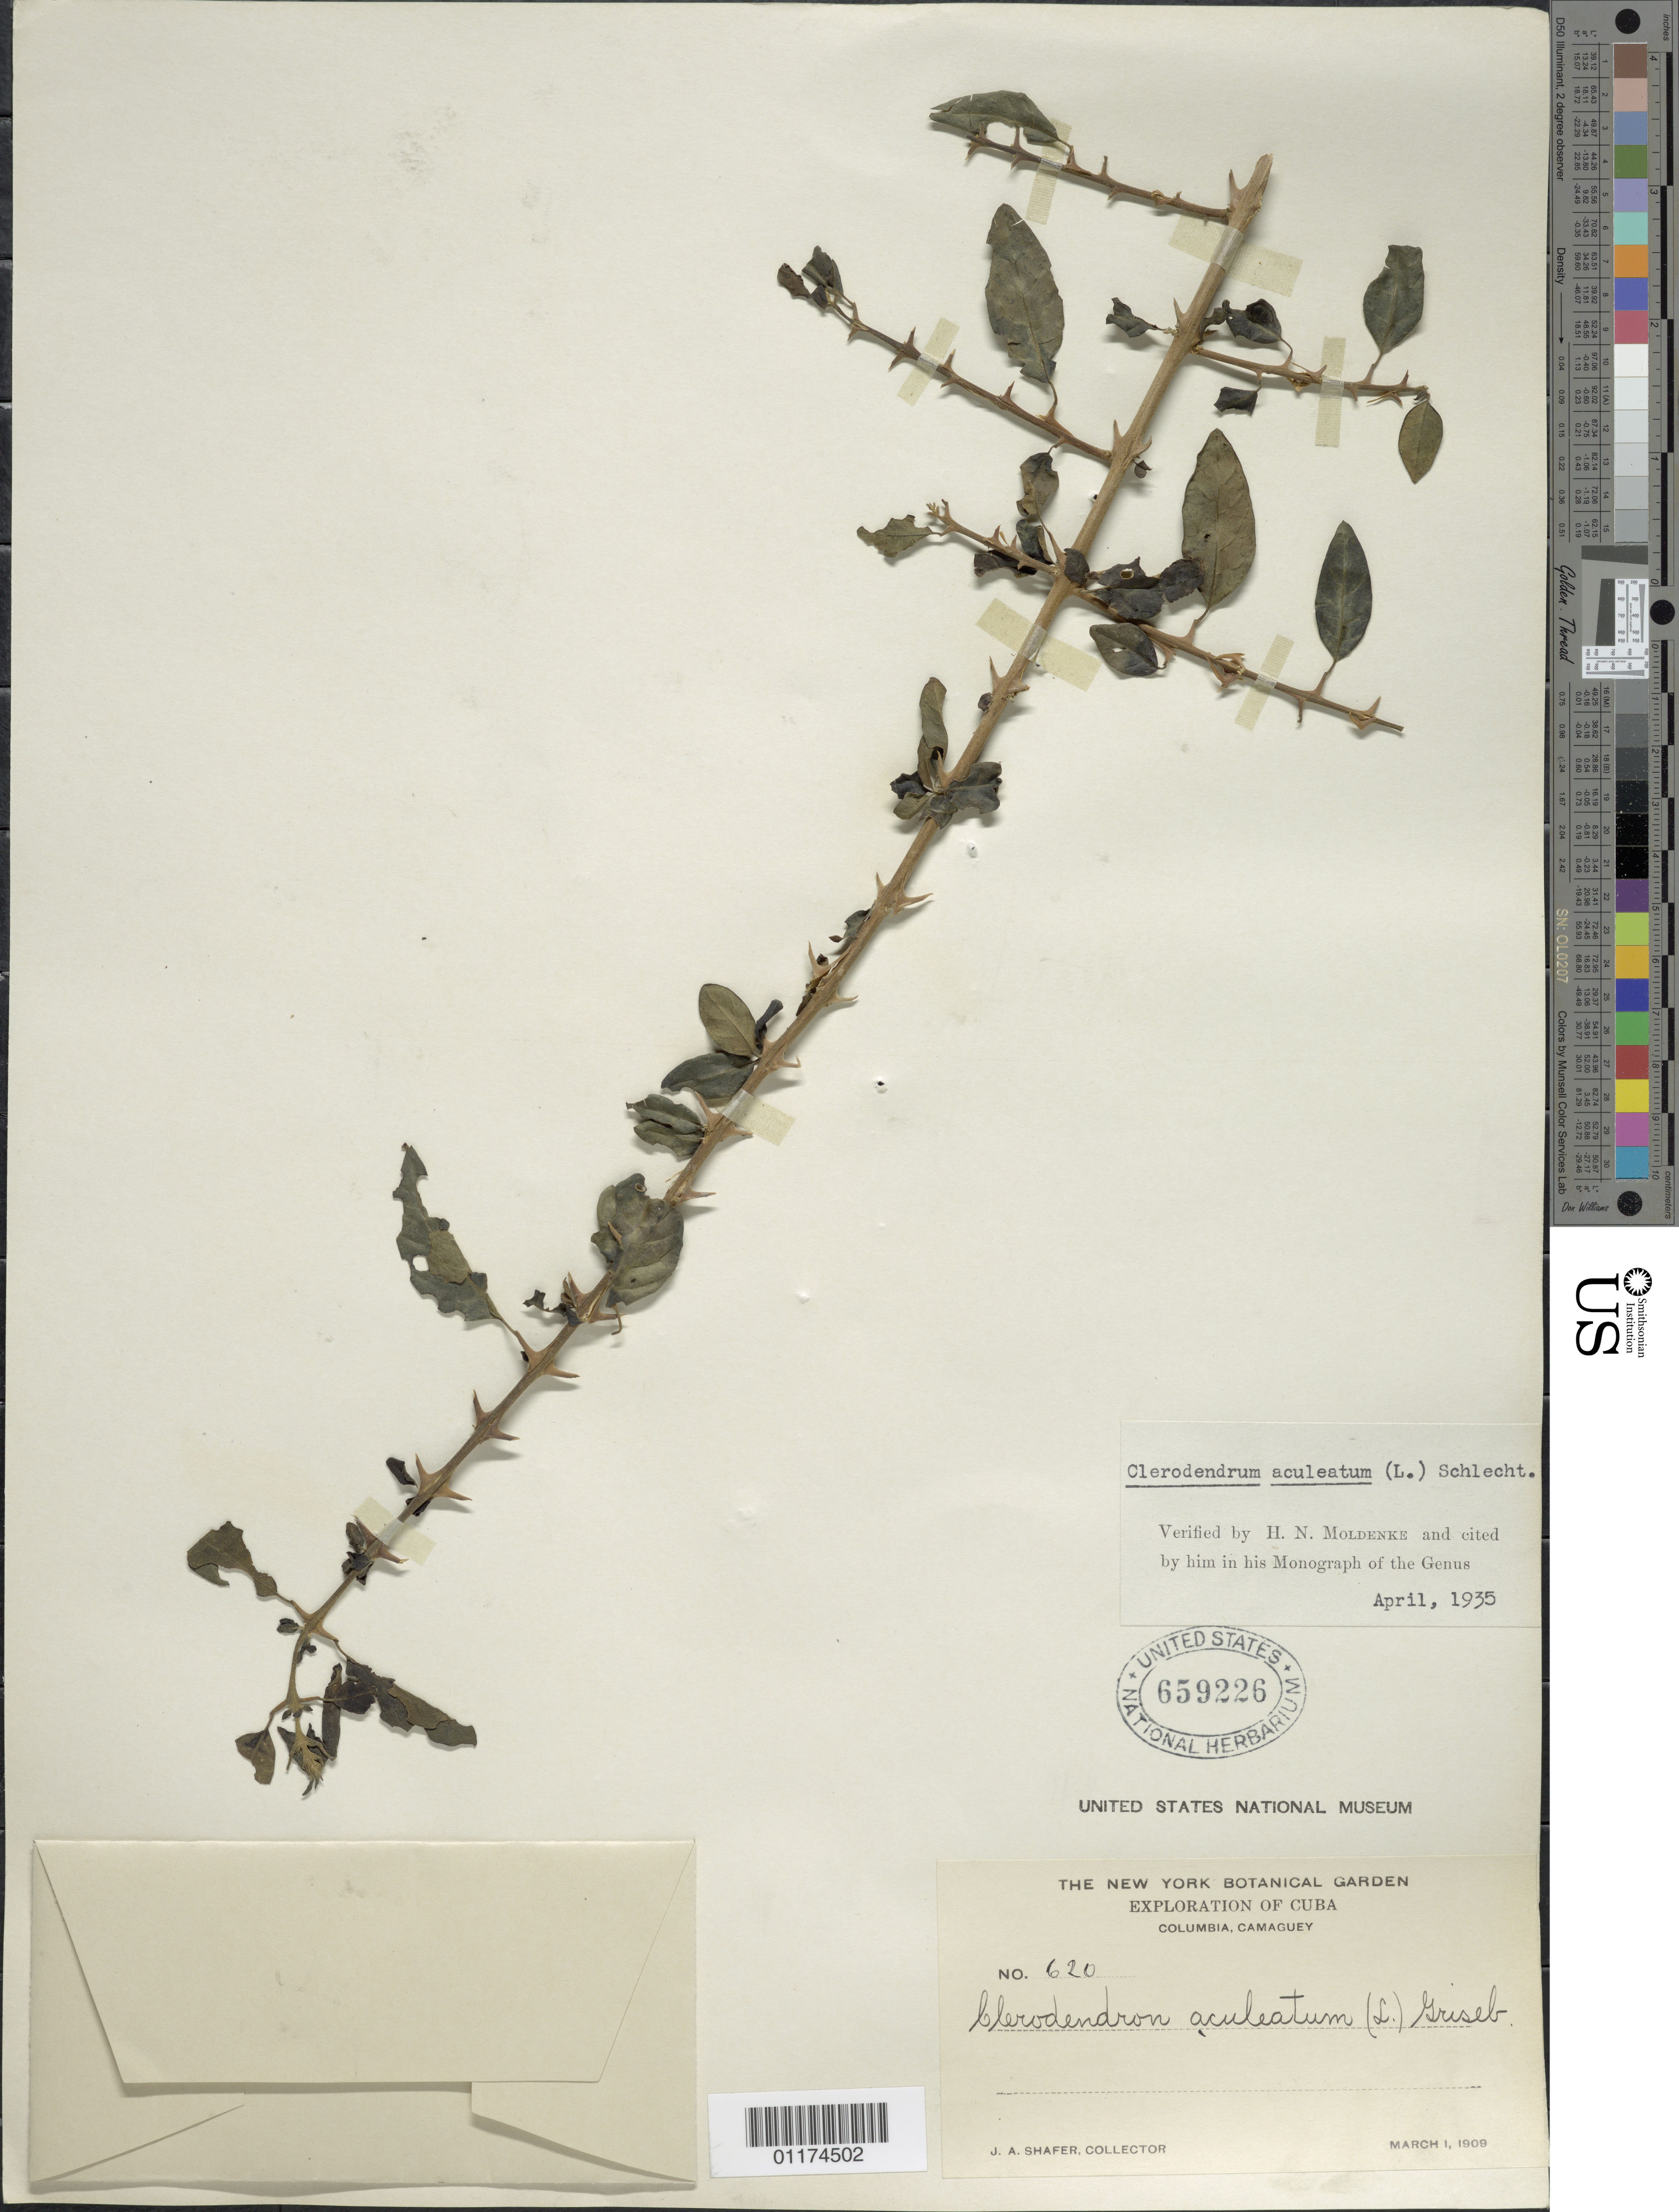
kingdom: Plantae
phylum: Tracheophyta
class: Magnoliopsida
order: Lamiales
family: Lamiaceae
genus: Clerodendrum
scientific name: Clerodendrum aculeatum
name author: (L.) Schltdl.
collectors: J. A. Shafer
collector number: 620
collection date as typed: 01 Mar 1909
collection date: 1909-03-01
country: Cuba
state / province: Camagüey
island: Cuba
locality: Columbia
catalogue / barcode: US 659226